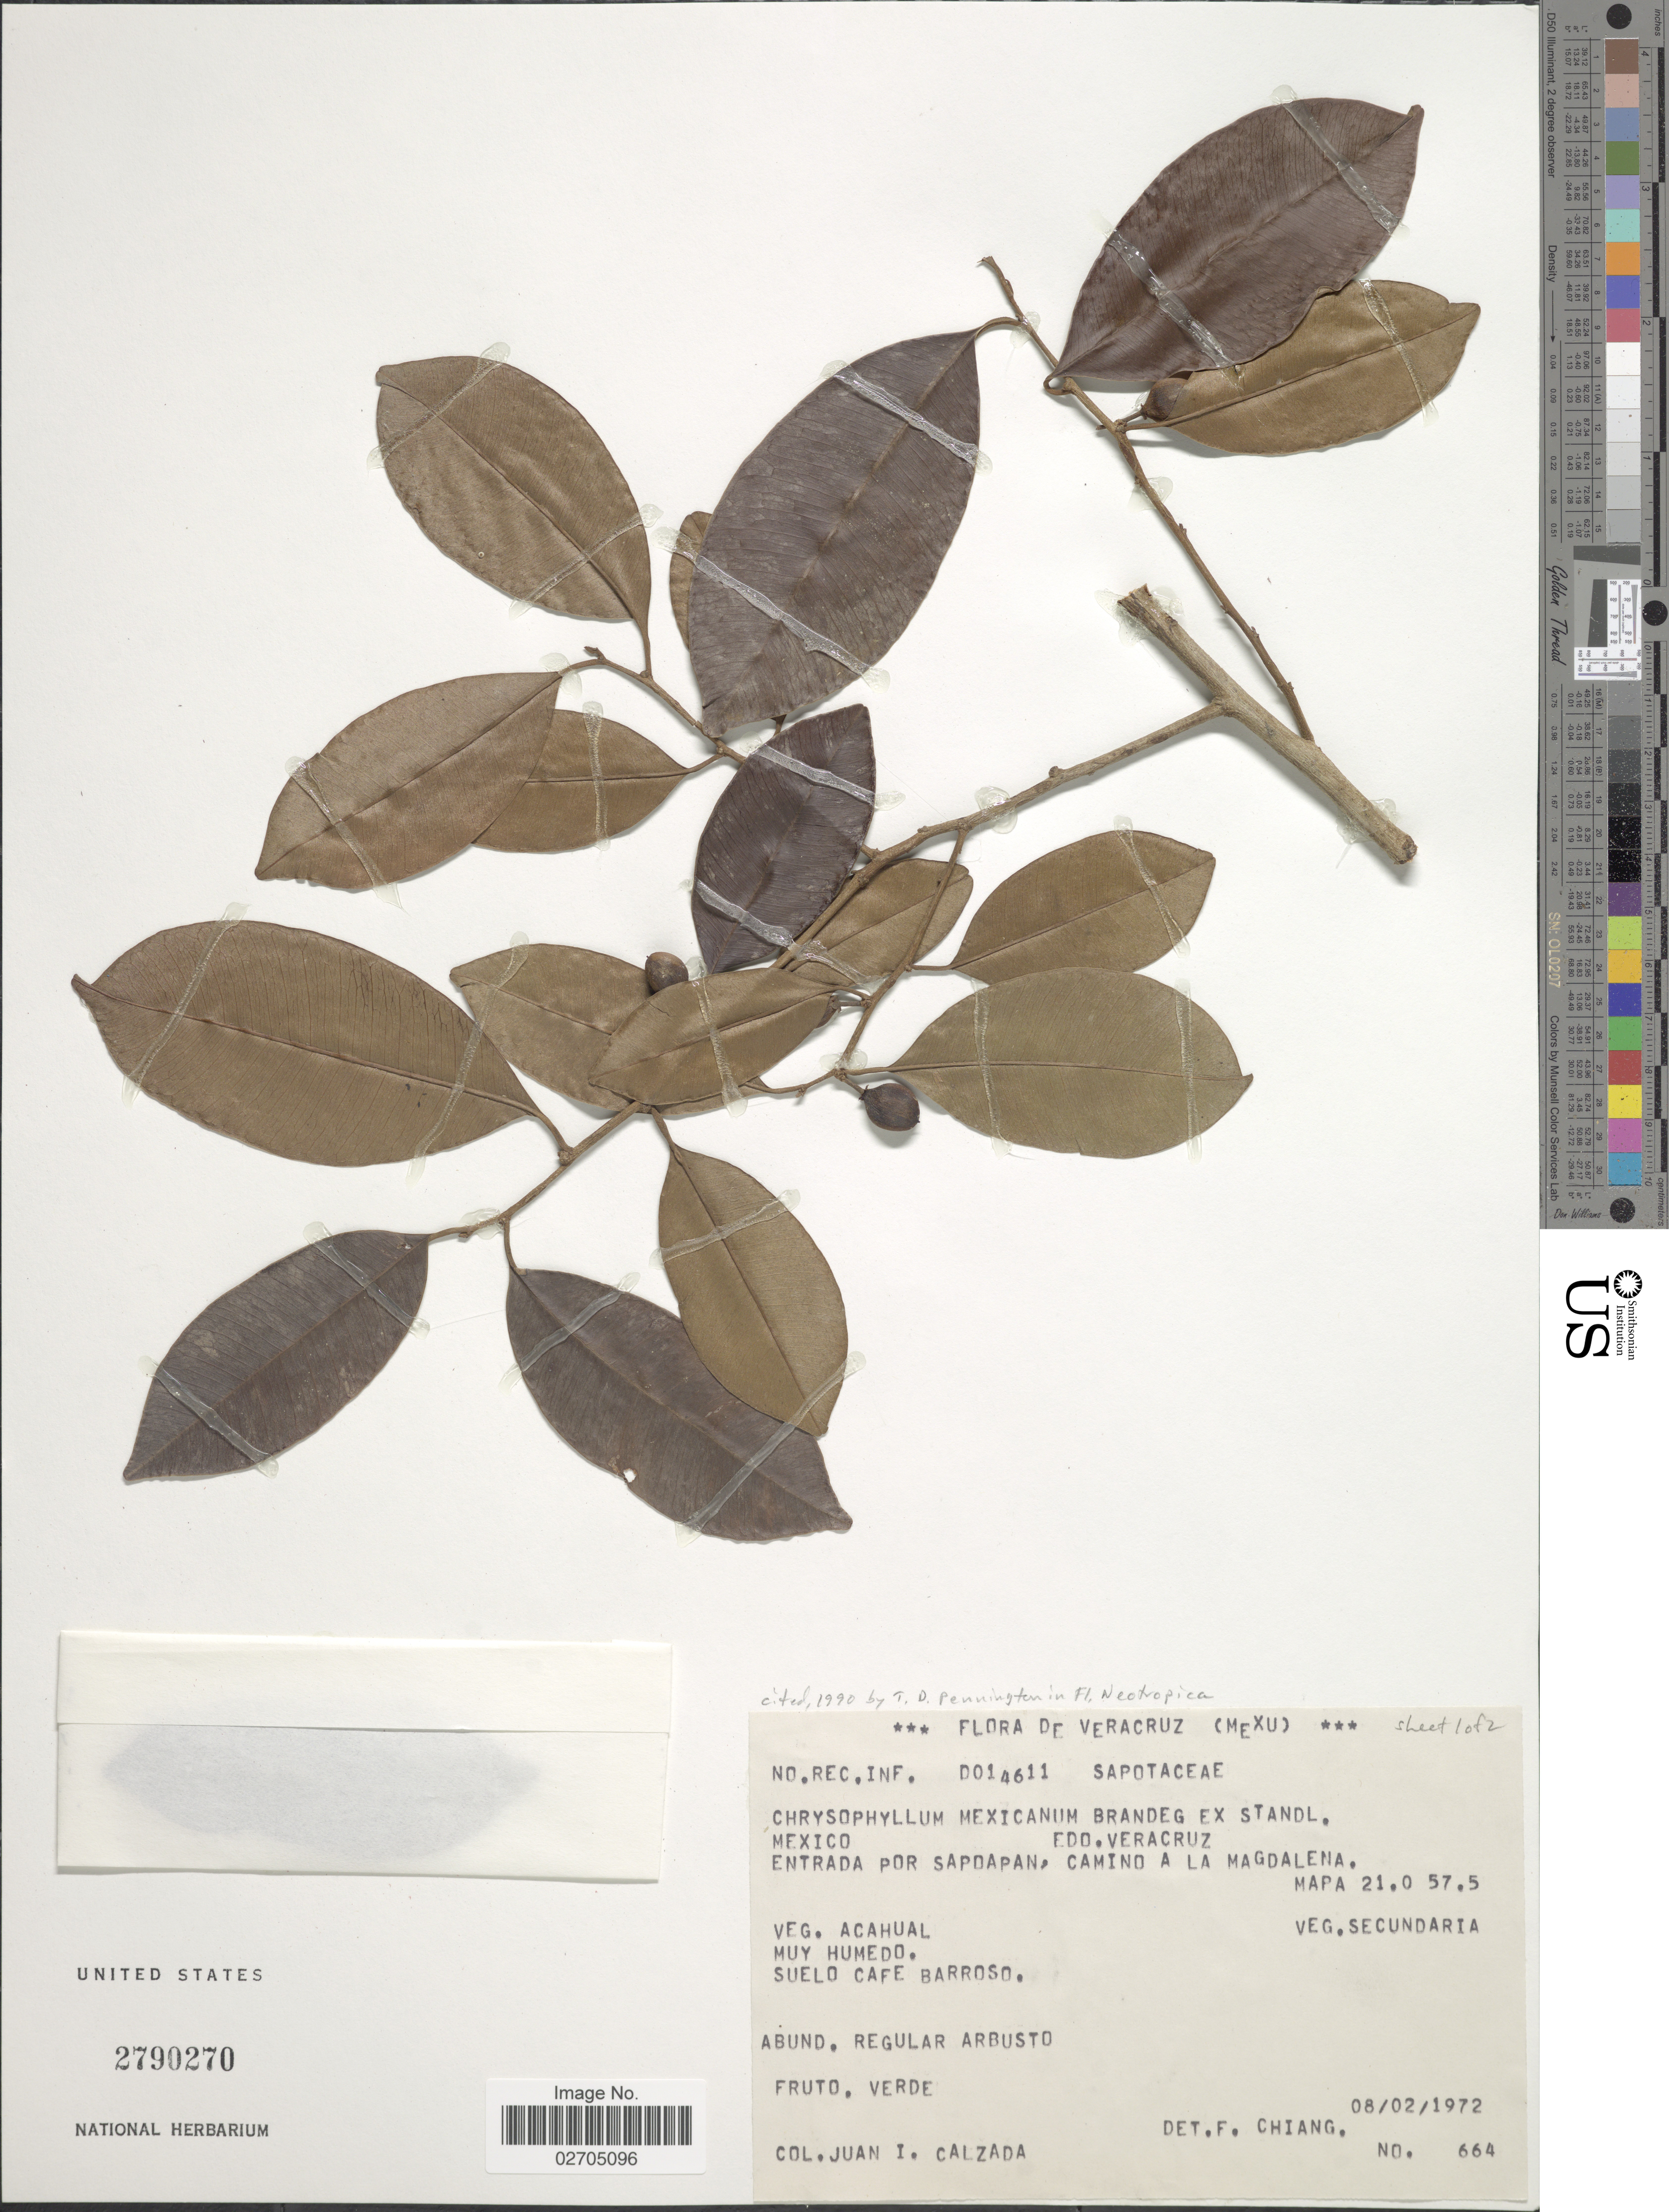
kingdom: Plantae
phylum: Tracheophyta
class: Magnoliopsida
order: Ericales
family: Sapotaceae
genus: Chrysophyllum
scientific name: Chrysophyllum mexicanum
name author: Brandegee ex Standl.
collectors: J. I. Calzada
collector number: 664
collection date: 1972-02-08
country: Mexico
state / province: Veracruz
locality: Veracruz, Entrada por Sapoapan, camino a La Magdalena, Mapa 21.0 57.5.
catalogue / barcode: US 2790270